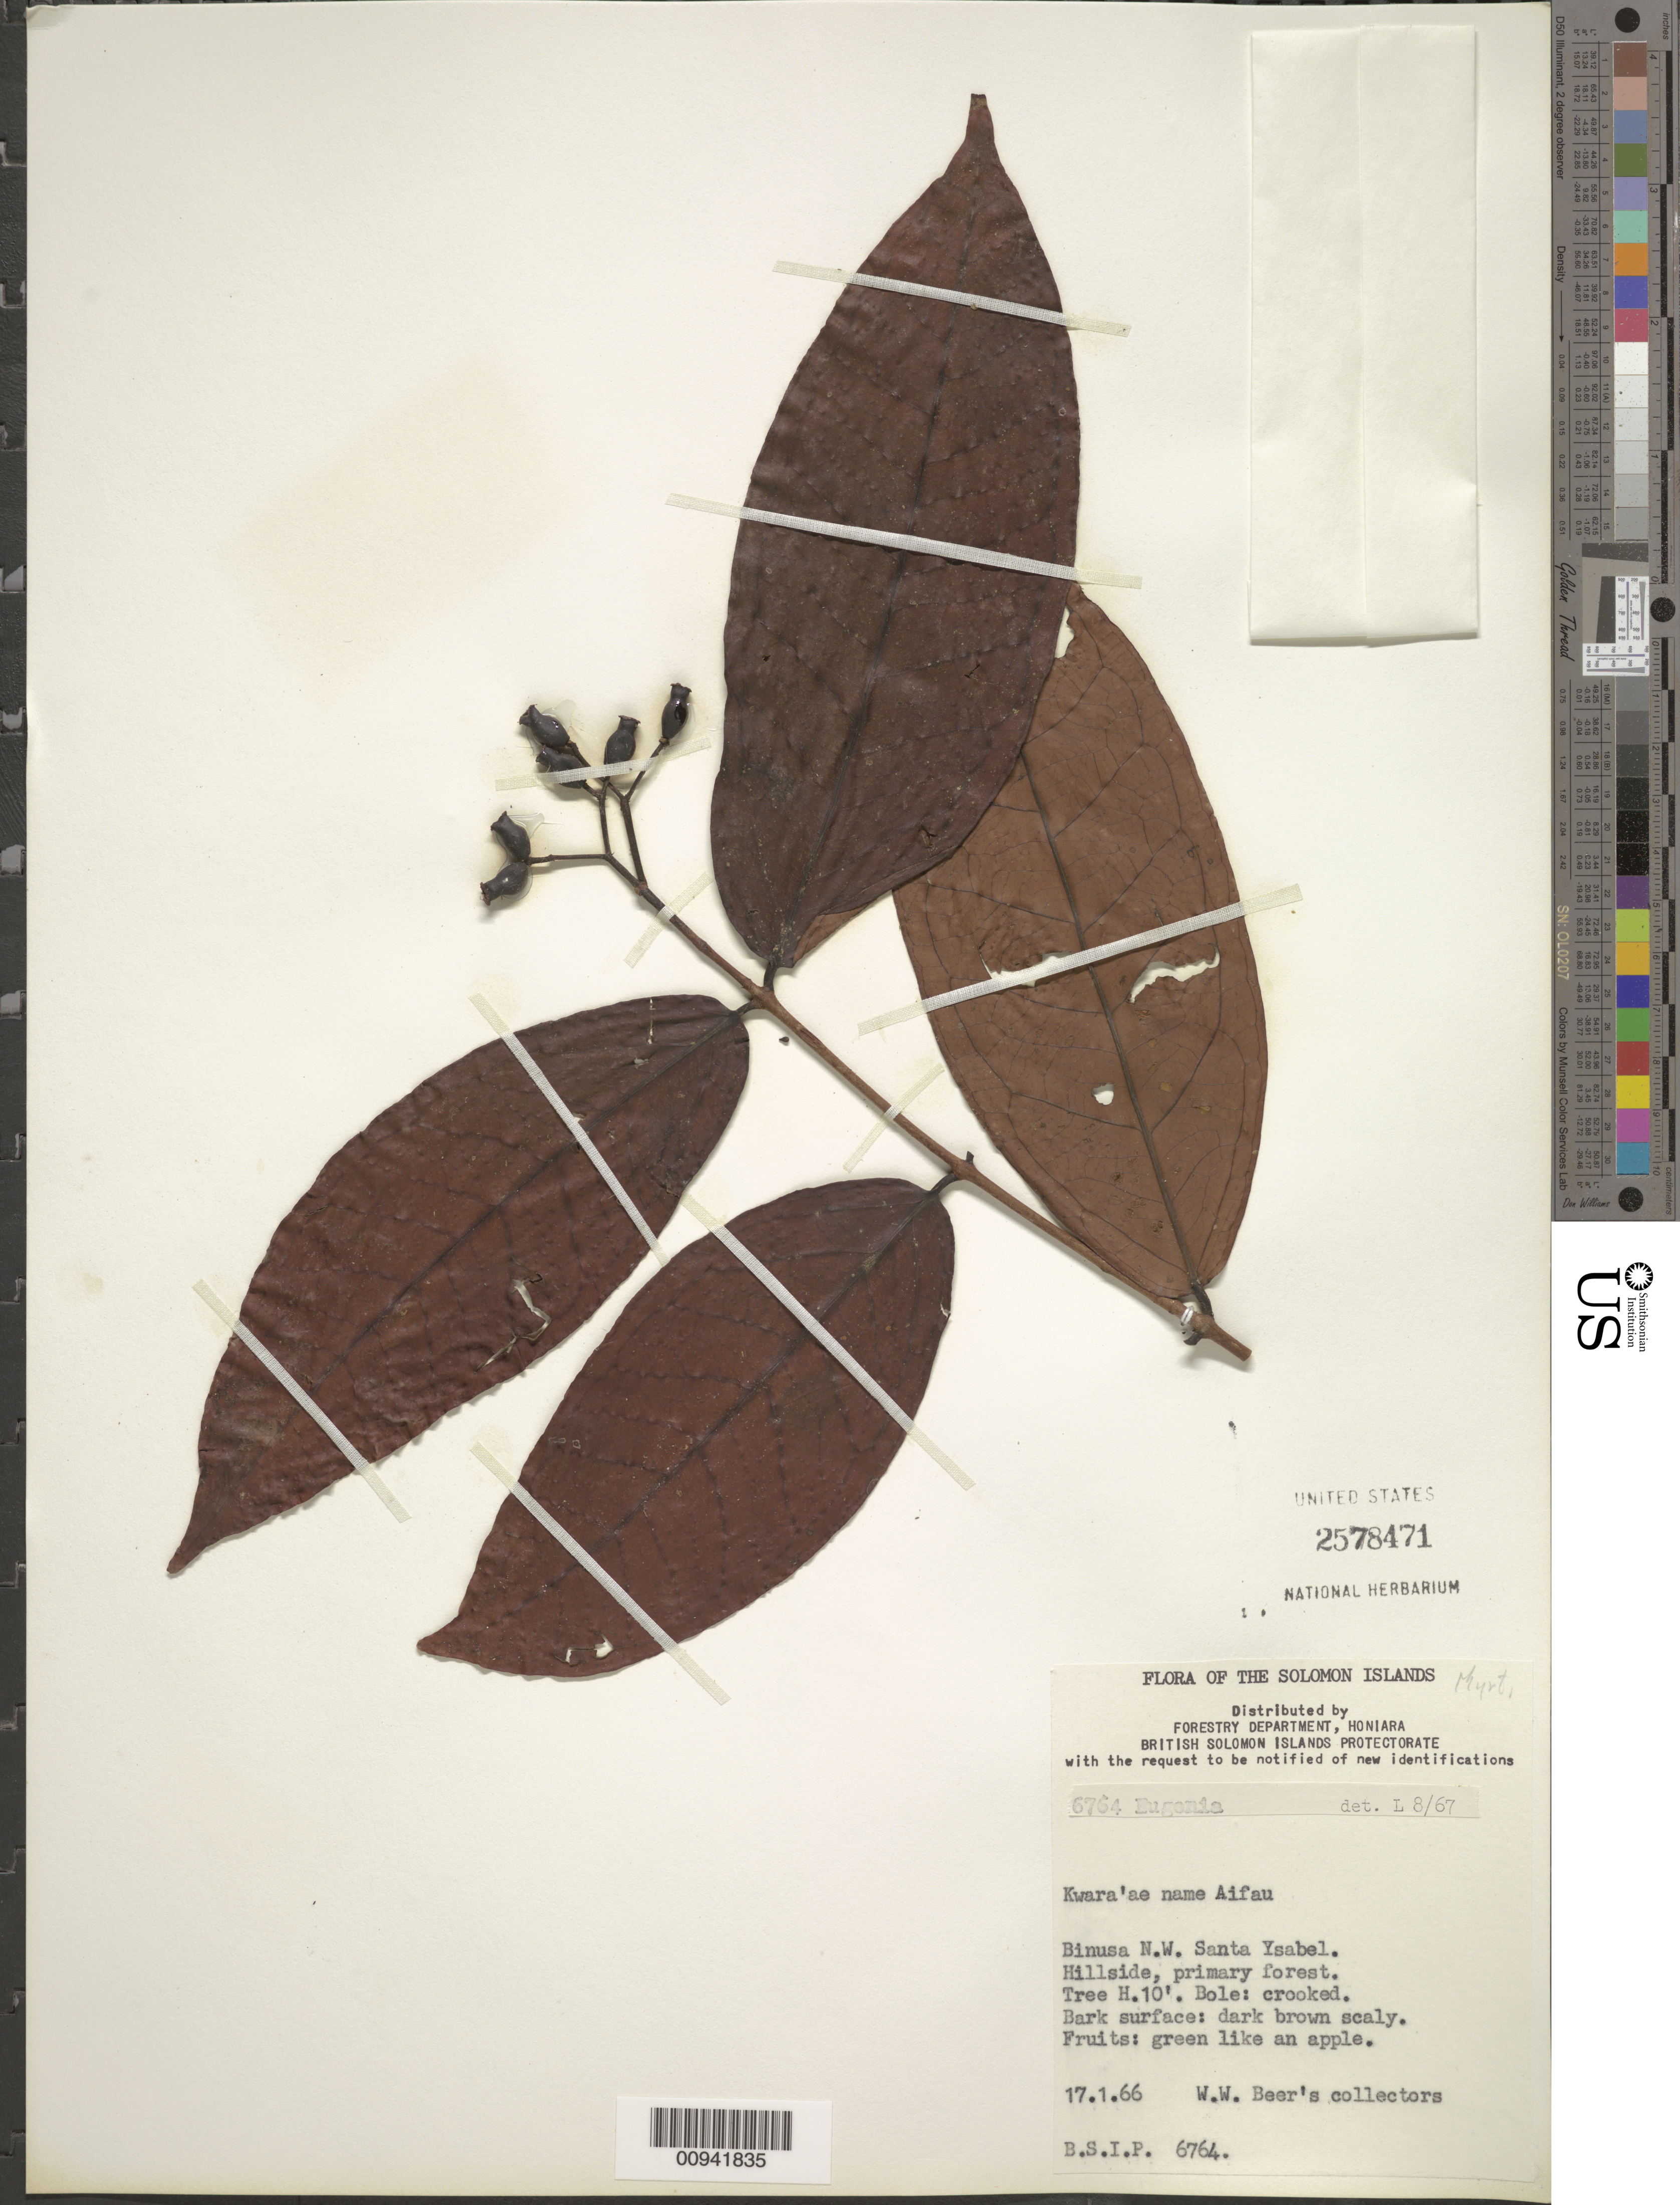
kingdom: Plantae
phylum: Tracheophyta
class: Magnoliopsida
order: Myrtales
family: Myrtaceae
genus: Syzygium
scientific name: Syzygium nemorale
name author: Merr. & L.M. Perry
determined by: Craven, L. A.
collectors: W. Beer's Collectors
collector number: BSIP 6764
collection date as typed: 17 Jan 1966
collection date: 1966-01-17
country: Solomon Islands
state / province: Isabel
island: Santa Isabel [Ysabel]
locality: Binusa N.W. Santa Ysabel.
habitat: Hillside, primary forest.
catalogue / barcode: US 2578471